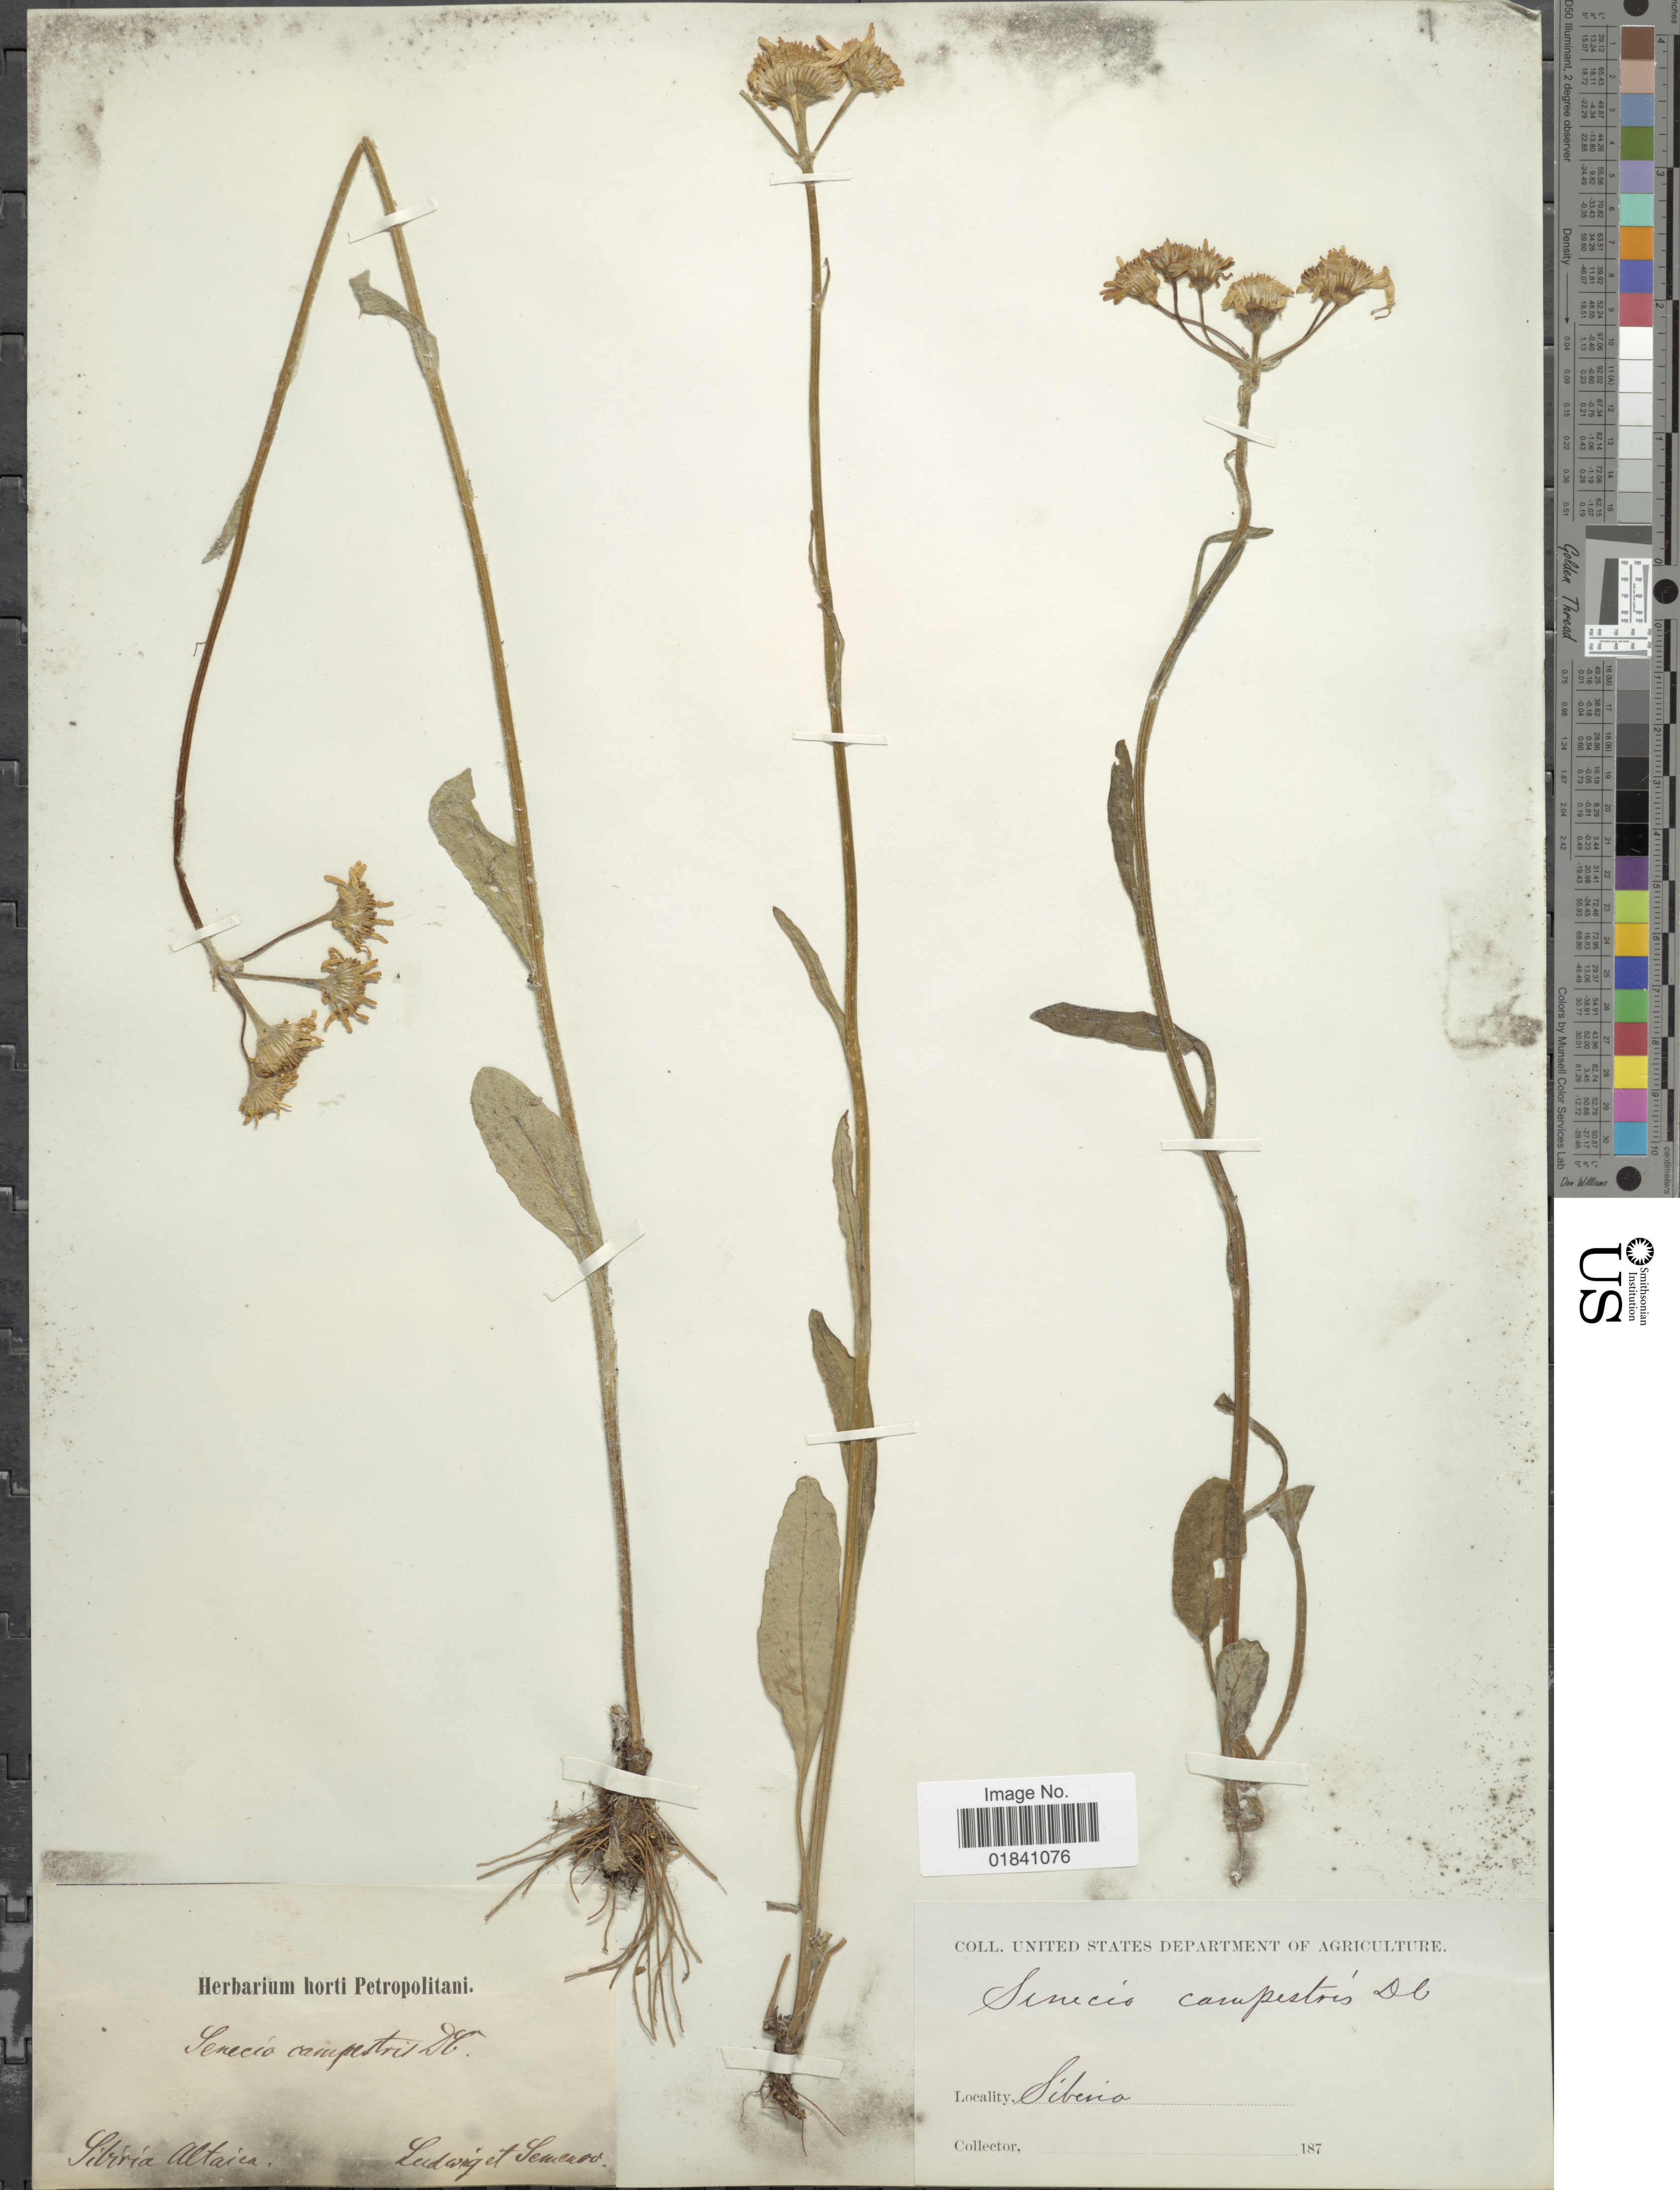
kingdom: Plantae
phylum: Tracheophyta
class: Magnoliopsida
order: Asterales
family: Asteraceae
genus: Senecio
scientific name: Senecio campestris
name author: DC.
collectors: Ludwig & -- Semenov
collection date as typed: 187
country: Russian Federation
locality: Sibiria Altaica